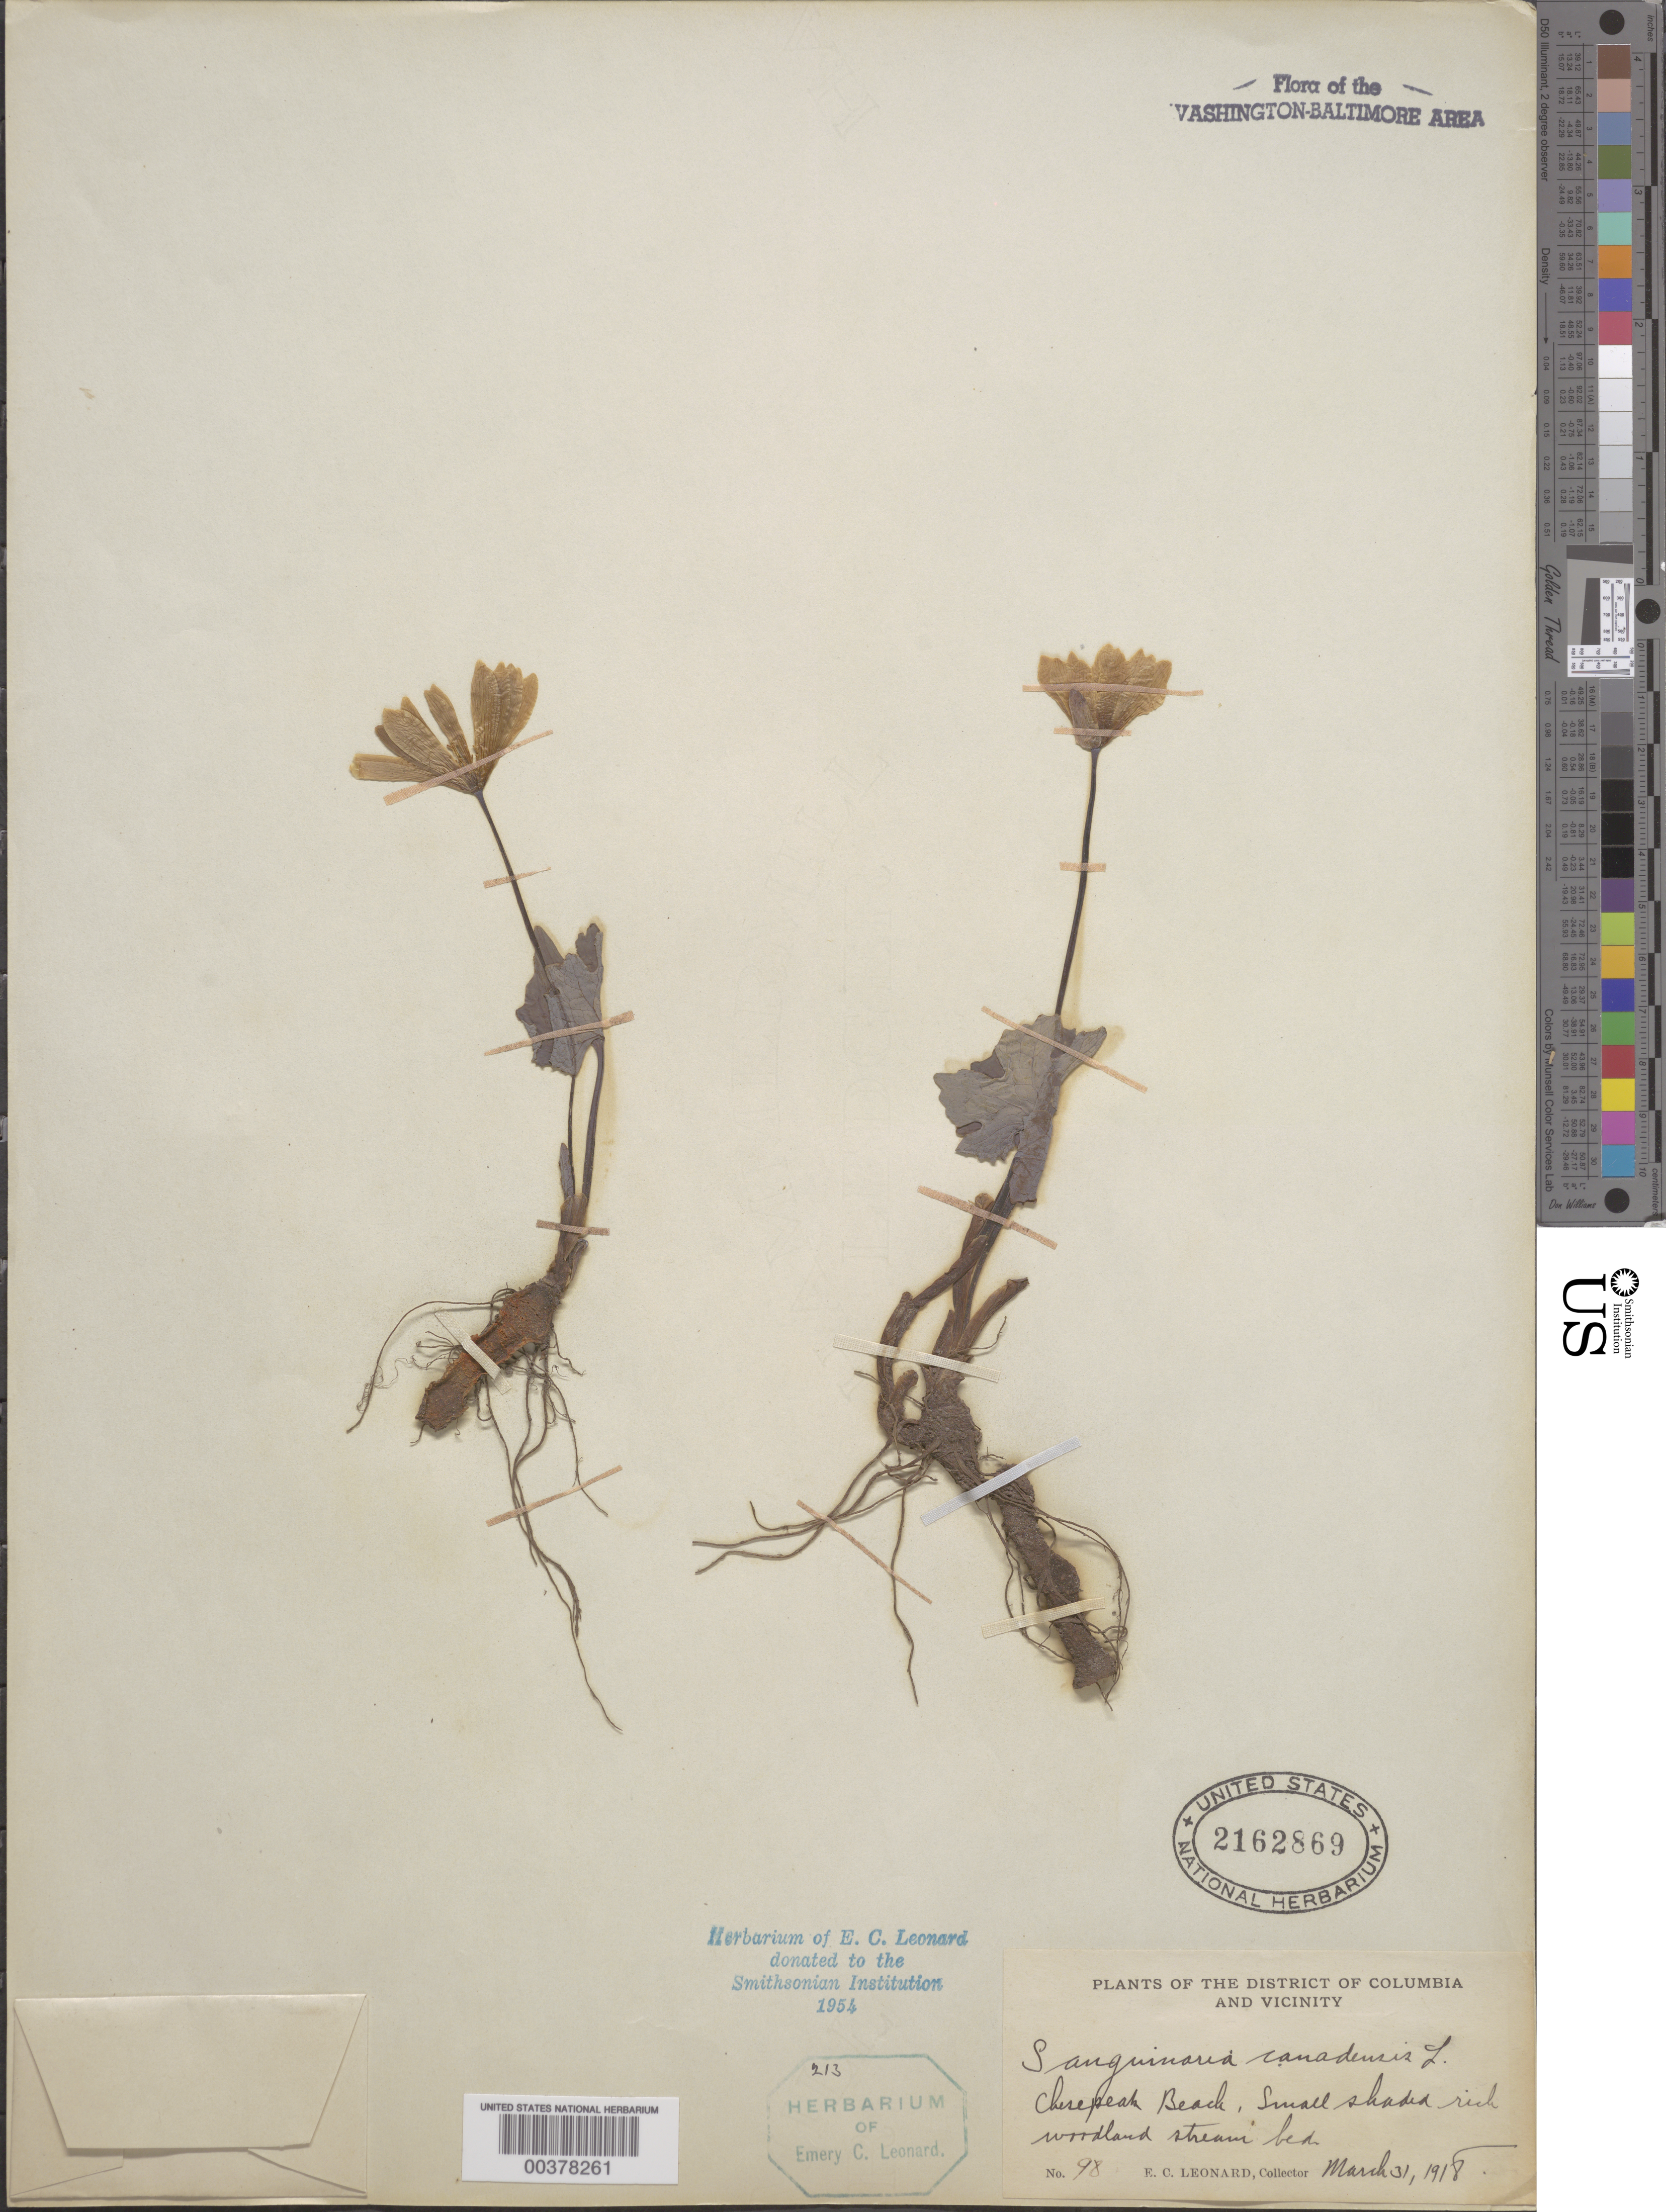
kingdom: Plantae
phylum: Tracheophyta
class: Magnoliopsida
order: Ranunculales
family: Papaveraceae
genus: Sanguinaria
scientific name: Sanguinaria canadensis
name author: L.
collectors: E. C. Leonard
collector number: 98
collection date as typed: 31 Mar 1918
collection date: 1918-03-31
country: United States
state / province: Maryland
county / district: Calvert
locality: Chesapeake Beach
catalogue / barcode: US 2162869